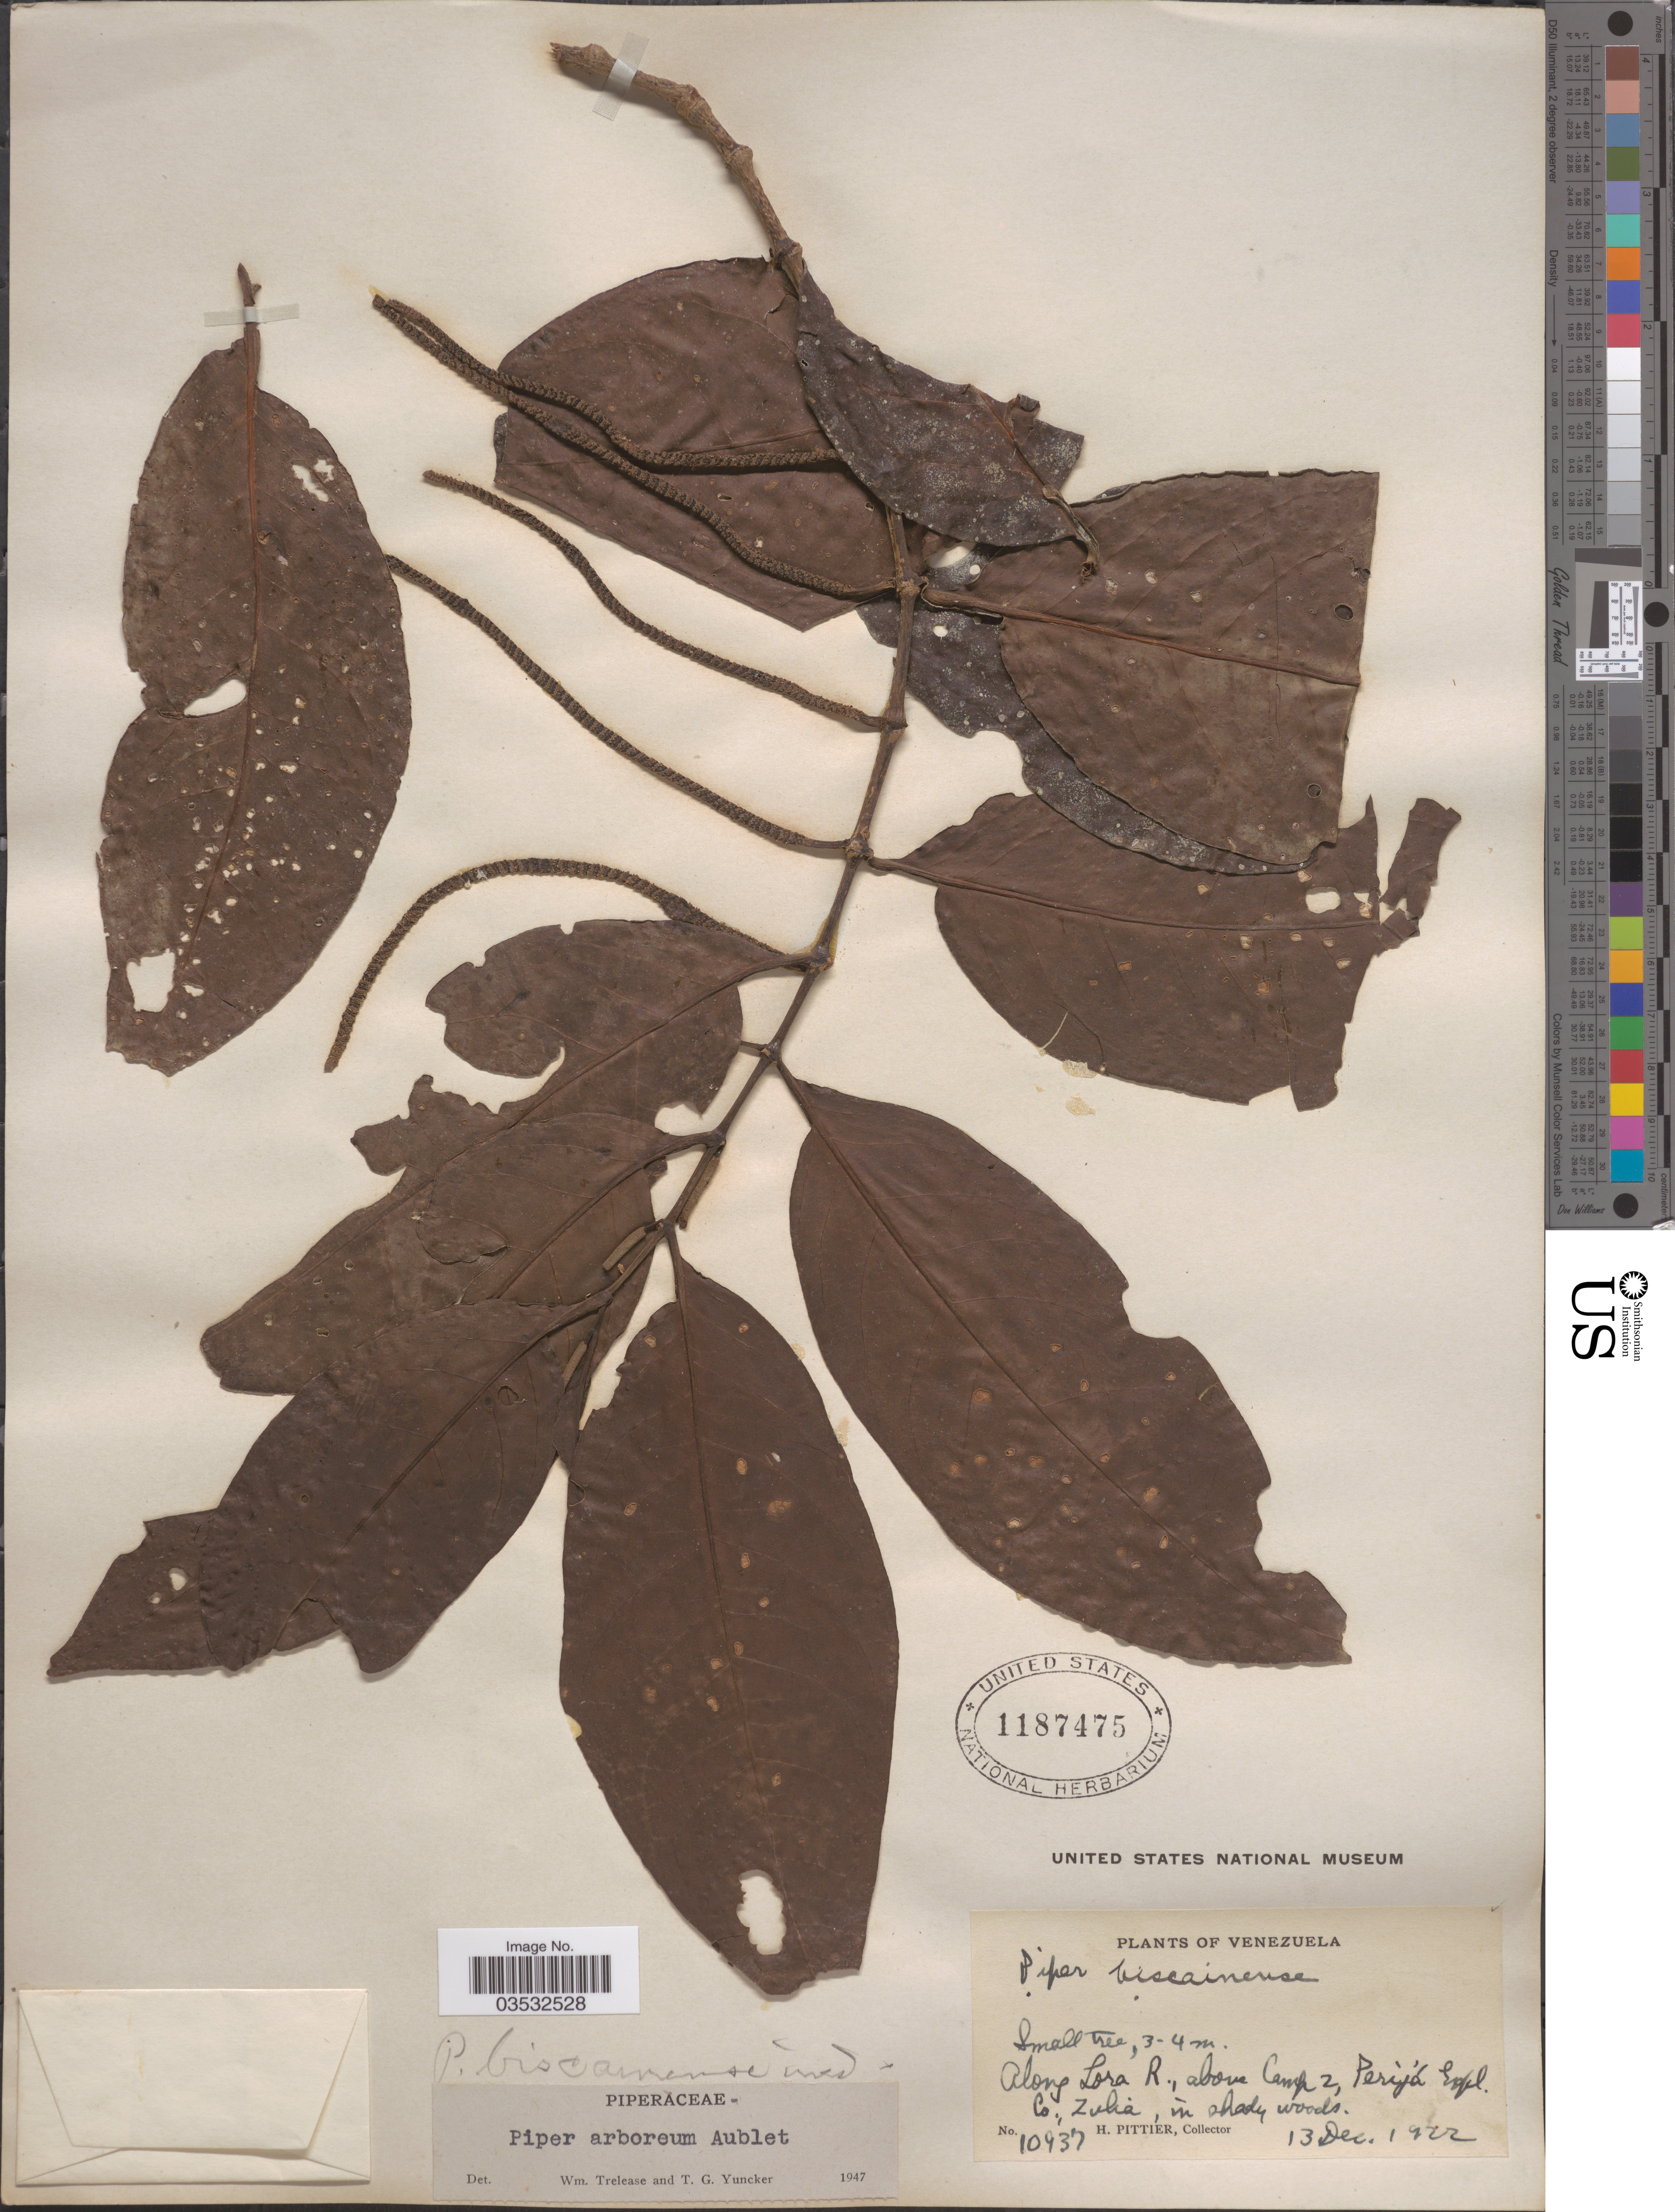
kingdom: Plantae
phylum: Tracheophyta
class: Magnoliopsida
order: Piperales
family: Piperaceae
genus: Piper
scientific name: Piper arboreum var. arboreum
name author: Aubl.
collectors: H. F. Pittier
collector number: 10937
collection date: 1922-12-13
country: Venezuela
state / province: Zulia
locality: Along Lora R., above Camp 2, Perijó Expl. Co.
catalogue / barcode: US 1187475